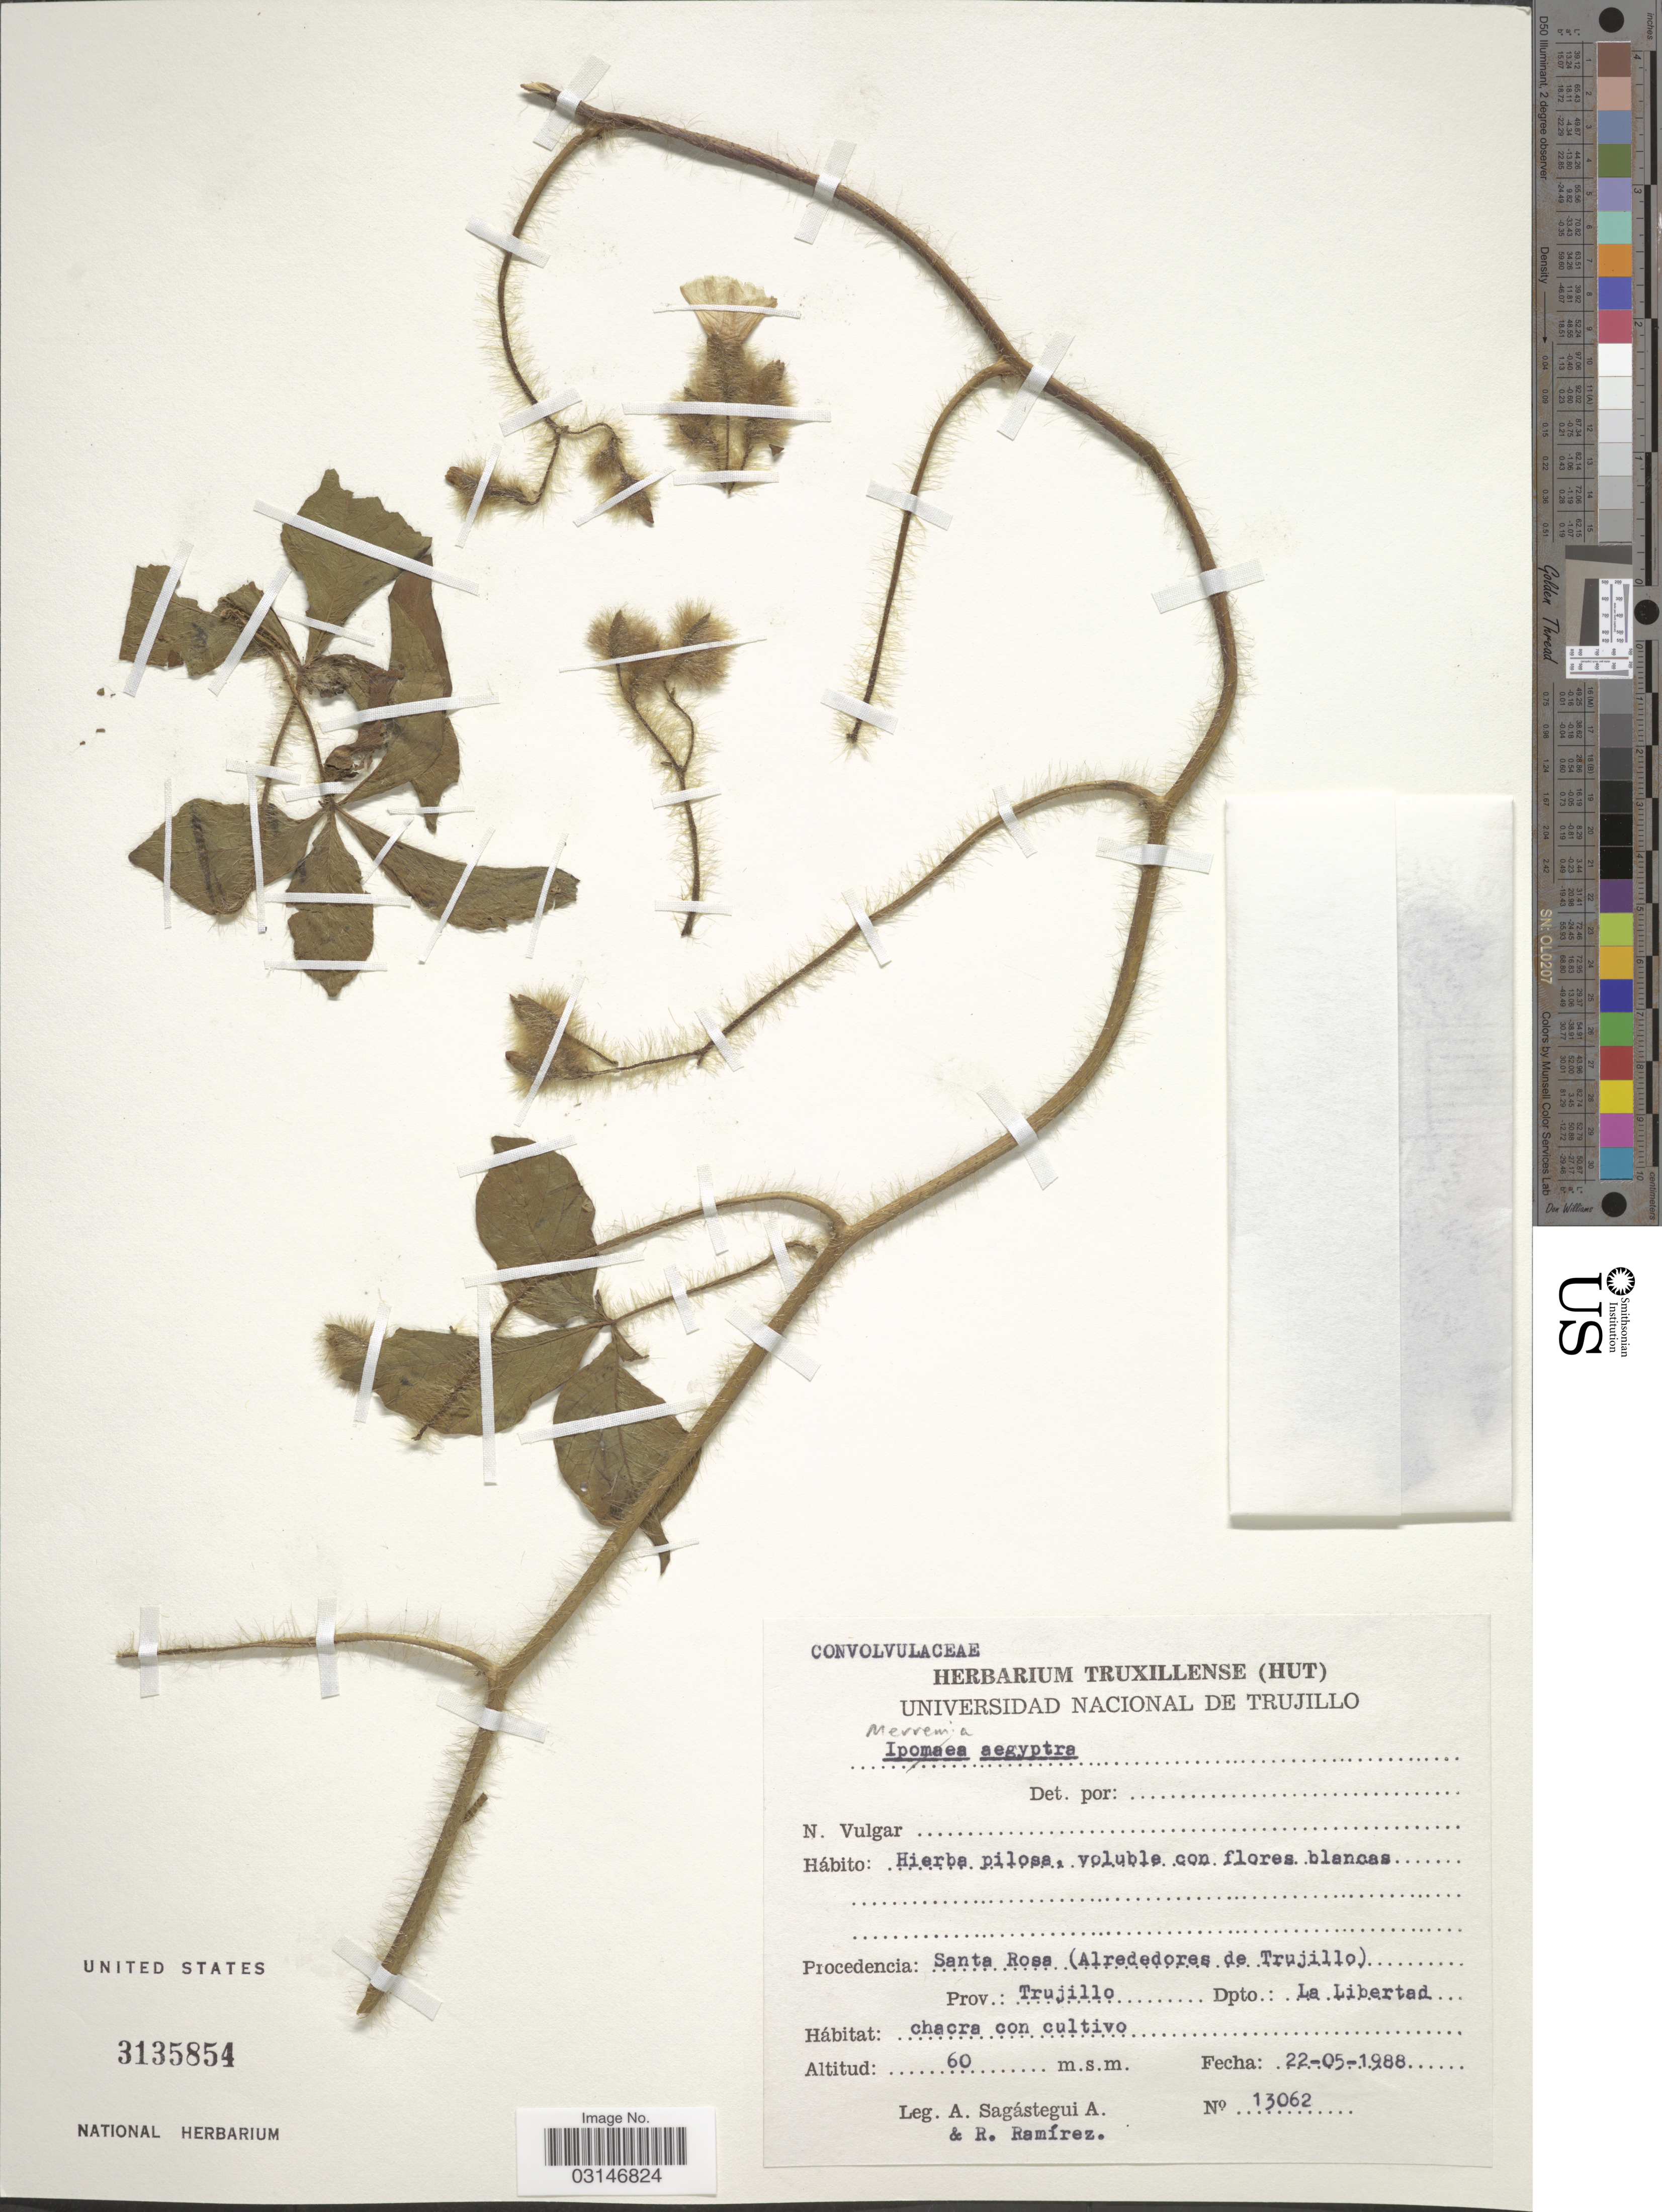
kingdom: Plantae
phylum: Tracheophyta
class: Magnoliopsida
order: Solanales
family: Convolvulaceae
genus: Distimake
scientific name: Distimake aegyptius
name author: (L.) A. R. Simões & Staples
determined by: Strong, Mark T., (BOT), Smithsonian Institution - National Museum of Natural History (UNITED STATES)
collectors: A. Sagástegui A. & R. Ramirez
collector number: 13062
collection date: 1988-05-22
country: Venezuela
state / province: Trujillo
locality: Procedencia Santa Rosa (Alrededores de Trujillo), Prov.: Trujillo, Dpto.: La Libertad.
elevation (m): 60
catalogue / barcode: US 3135854